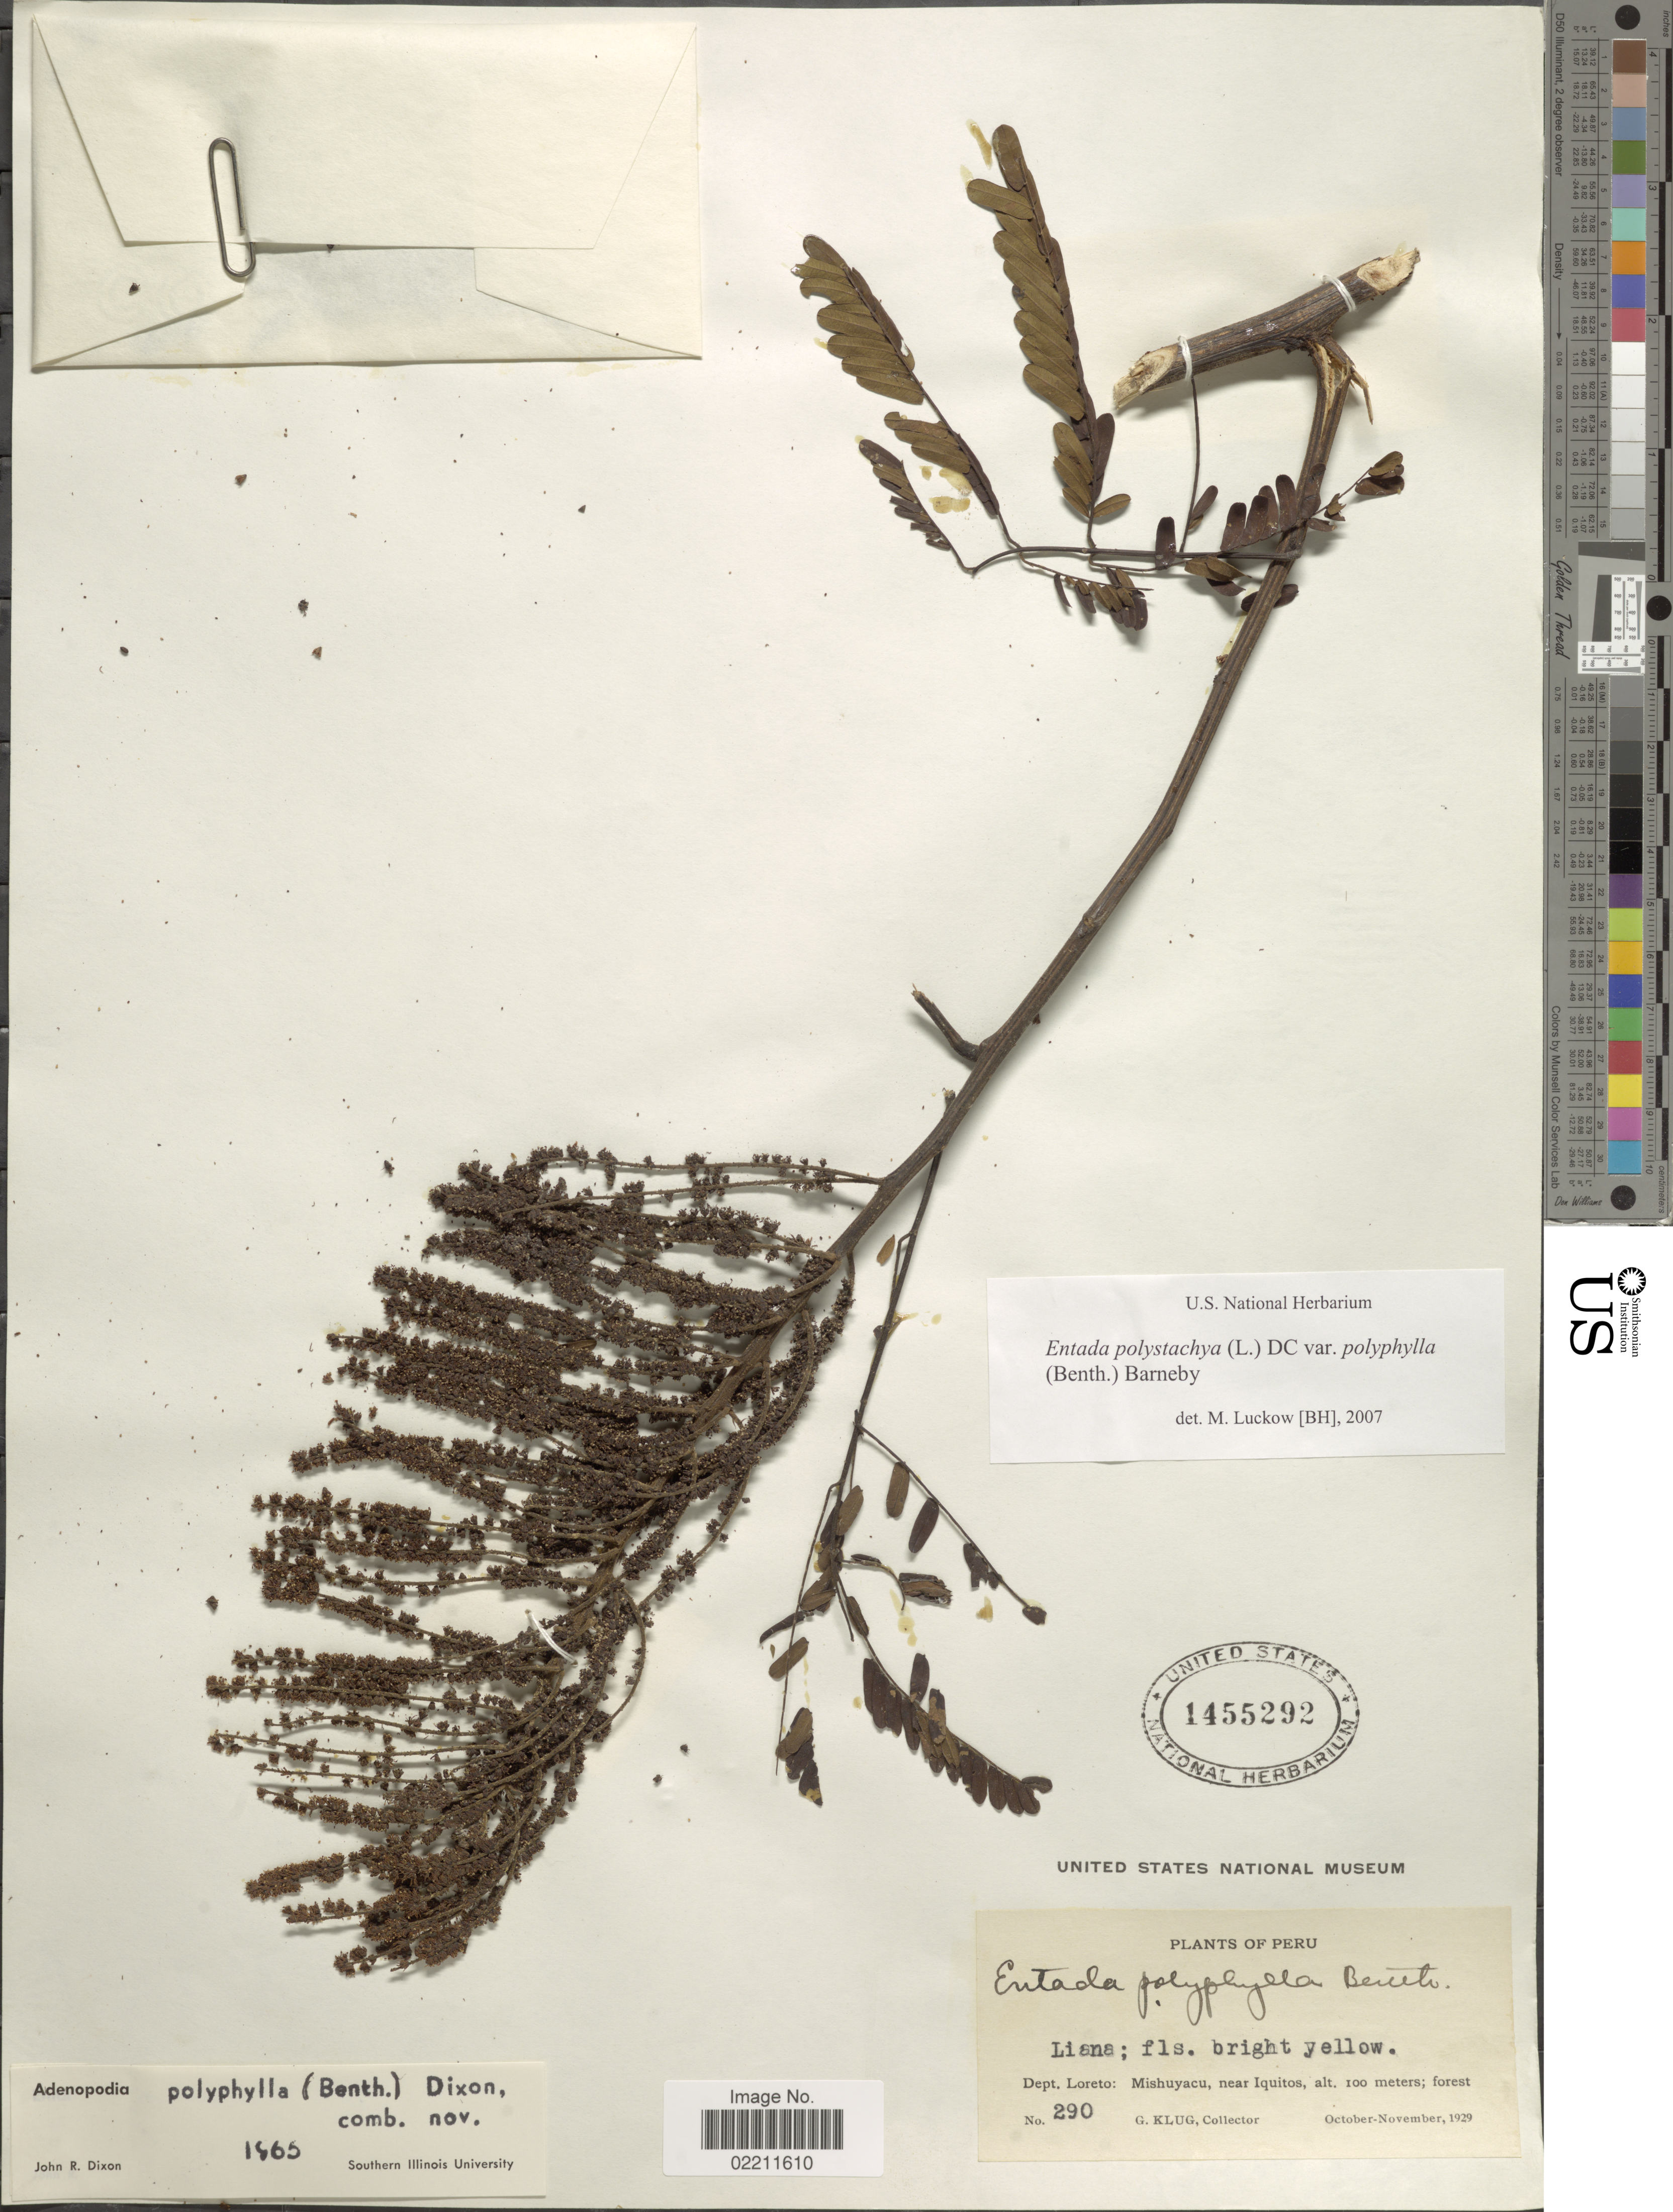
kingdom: Plantae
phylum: Tracheophyta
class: Magnoliopsida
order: Fabales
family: Fabaceae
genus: Entada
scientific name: Entada polystachya var. polyphylla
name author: (Benth.) Barneby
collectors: G. Klug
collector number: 290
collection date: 1929-10/1929-11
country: Peru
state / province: Loreto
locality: Dept. Loreto: Mishuycu, near Iquitos.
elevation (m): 100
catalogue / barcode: US 1455292